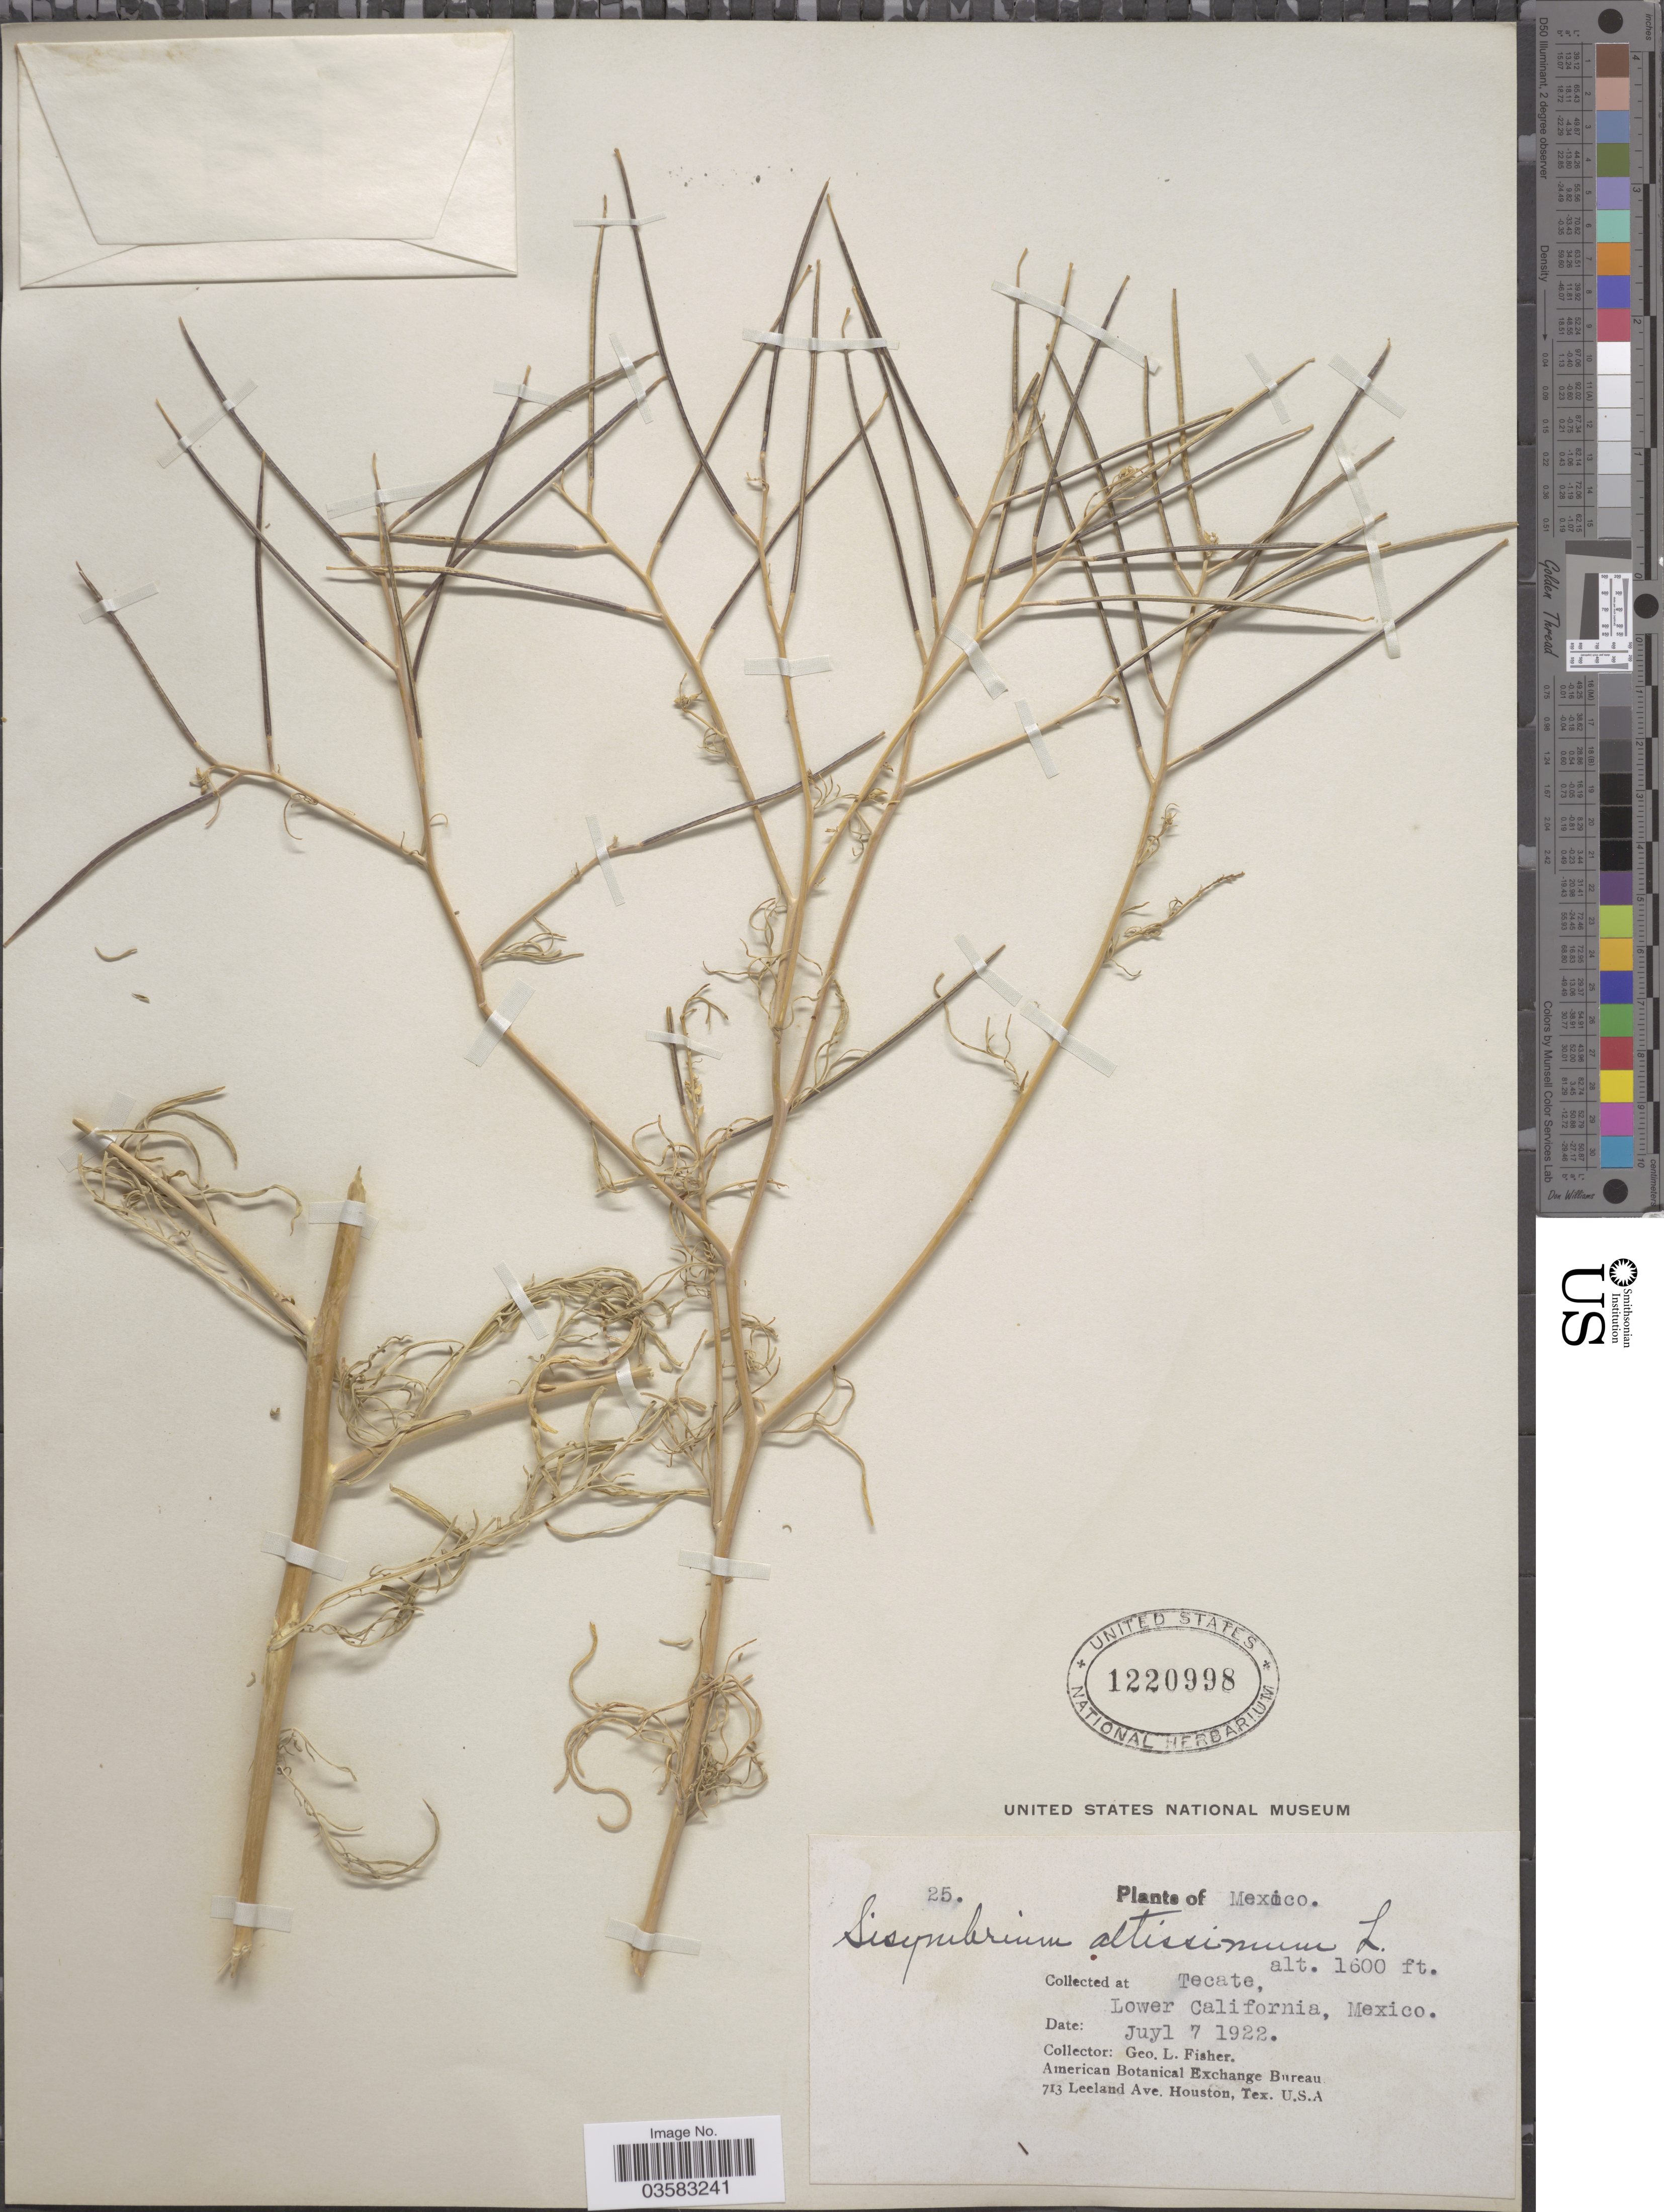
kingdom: Plantae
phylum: Tracheophyta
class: Magnoliopsida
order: Brassicales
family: Brassicaceae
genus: Sisymbrium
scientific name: Sisymbrium altissimum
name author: L.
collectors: G. L. Fisher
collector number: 25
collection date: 1922-07-07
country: Mexico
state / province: Baja California Norte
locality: Tecate, Lower California.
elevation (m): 488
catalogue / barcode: US 1220998